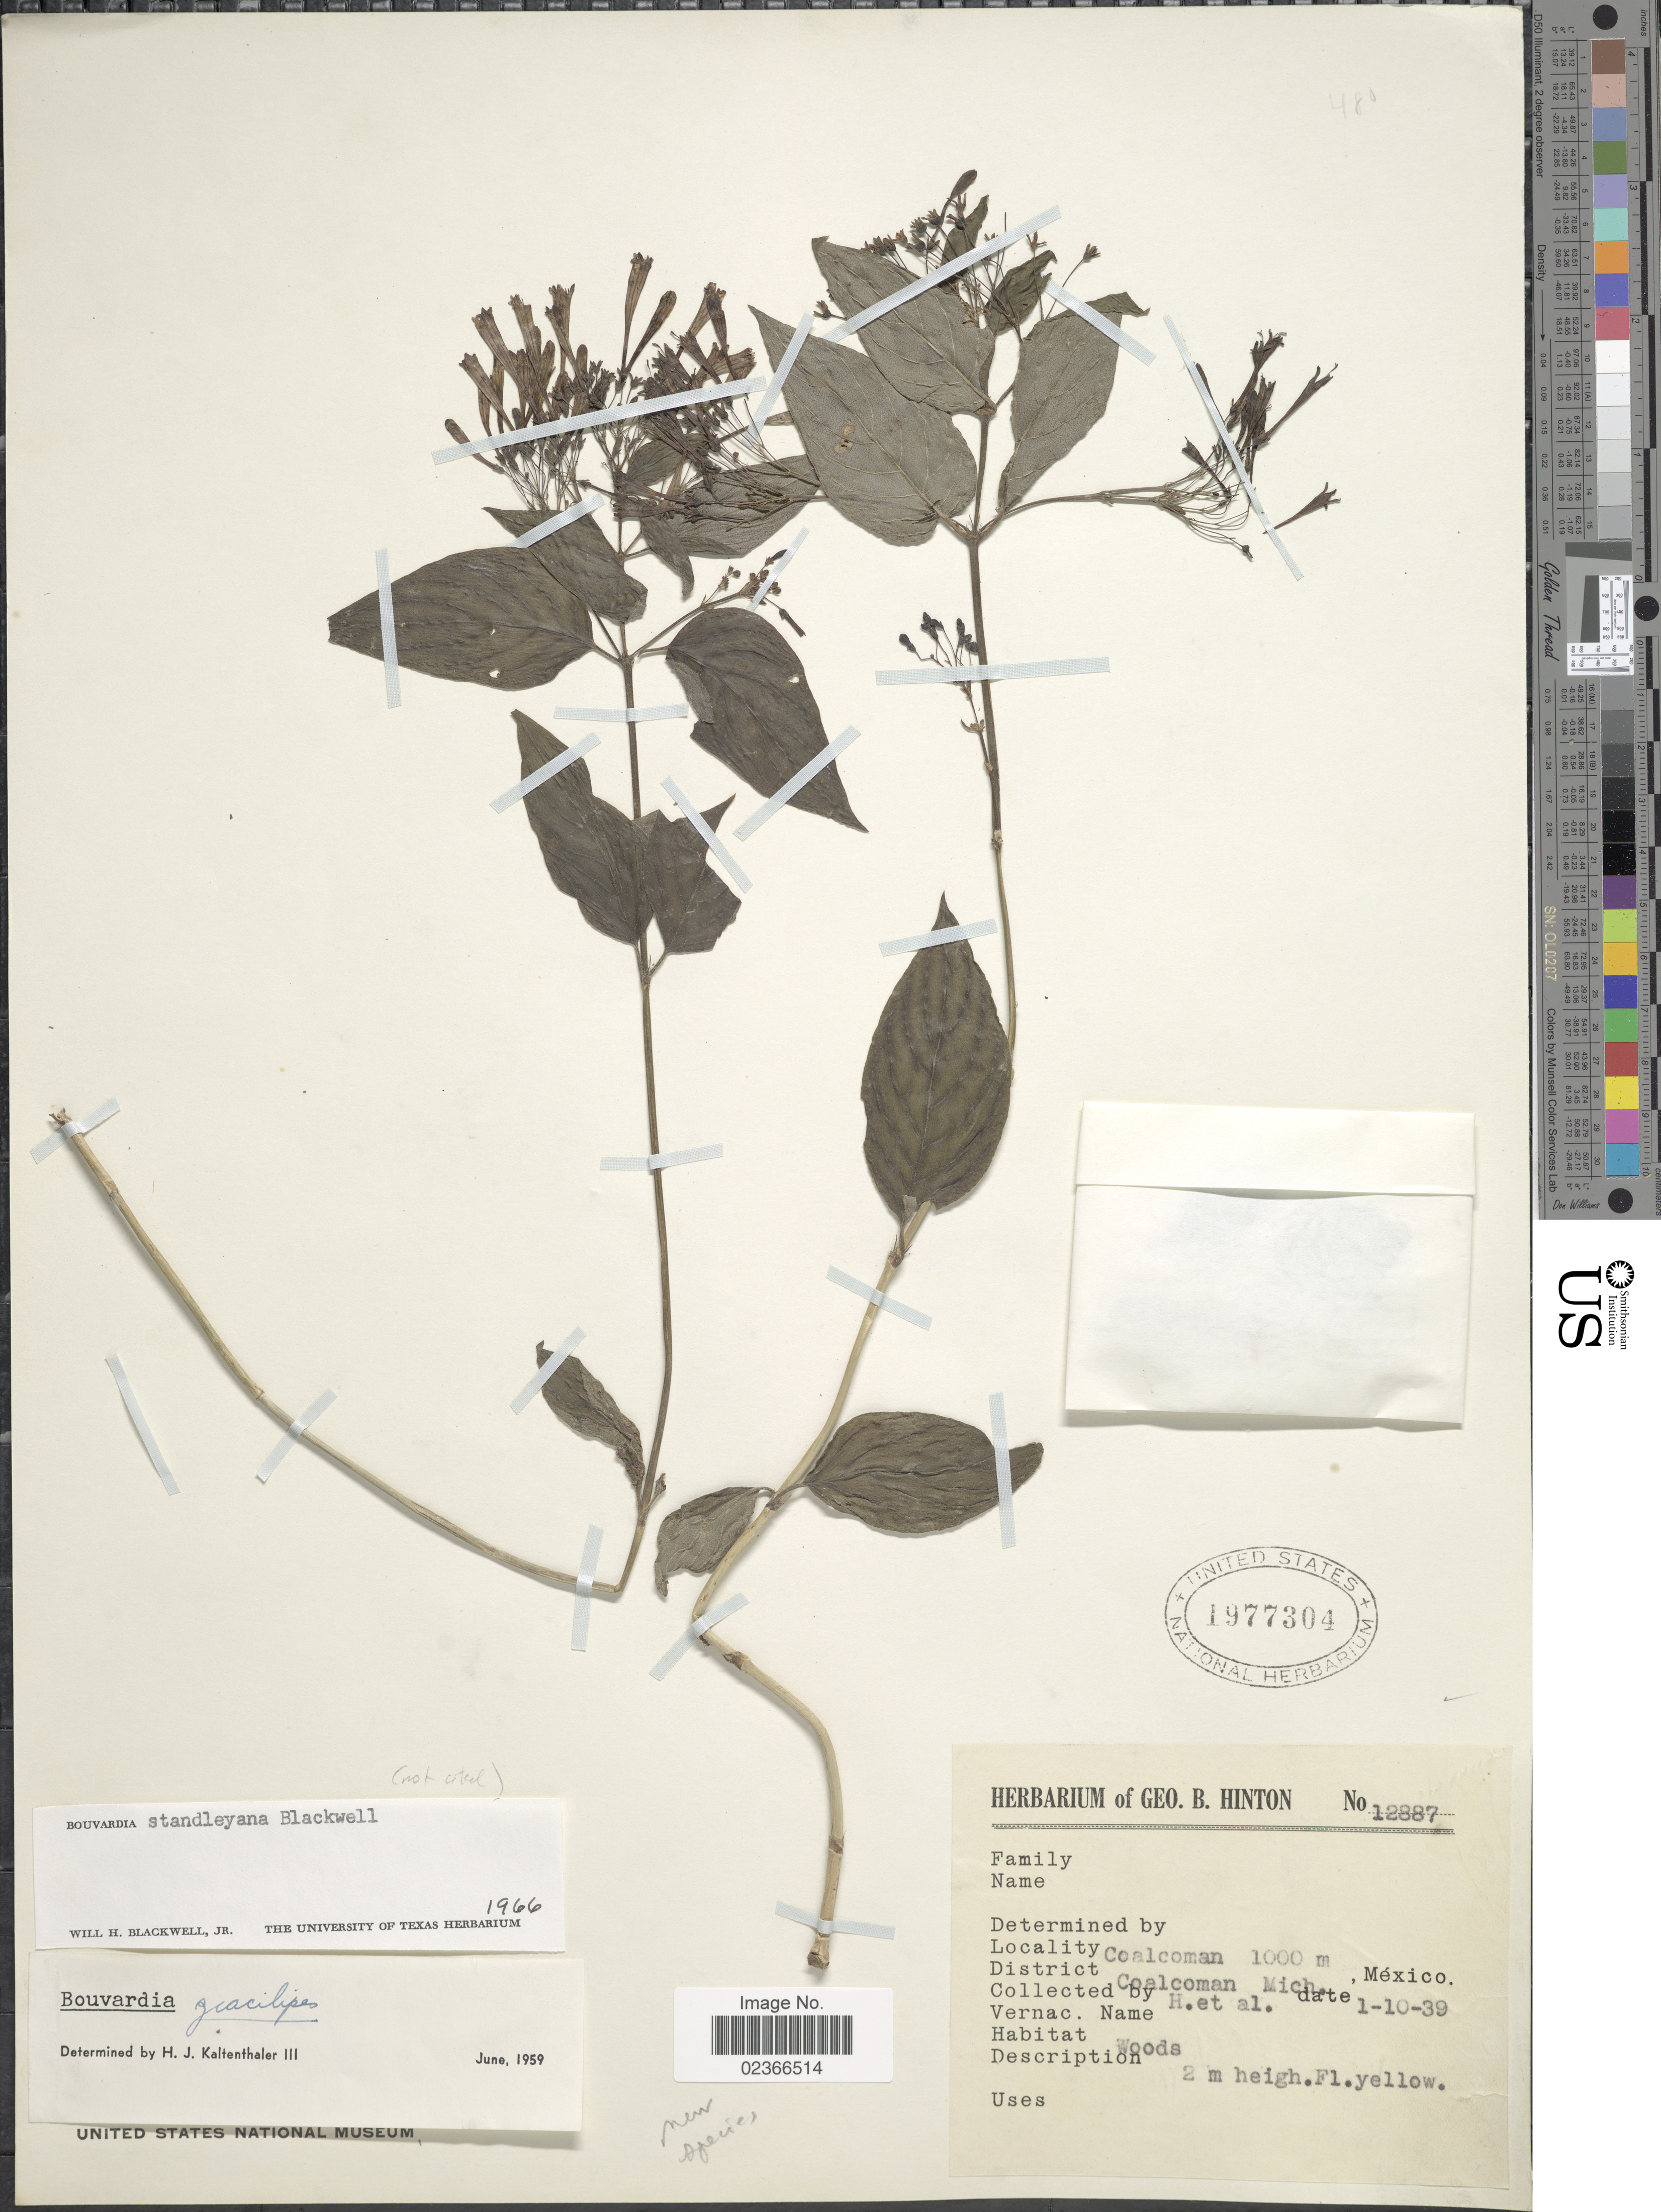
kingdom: Plantae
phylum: Tracheophyta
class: Magnoliopsida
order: Gentianales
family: Rubiaceae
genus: Bouvardia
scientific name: Bouvardia standleyana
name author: W.H.Blackwell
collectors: G. B. Hinton & et al.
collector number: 12887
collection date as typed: Transcribed d/m/y: 10/1/39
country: Mexico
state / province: Michoacán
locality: Coalcoman, District Coalcoman, Mich.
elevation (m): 1000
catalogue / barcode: US 1977304